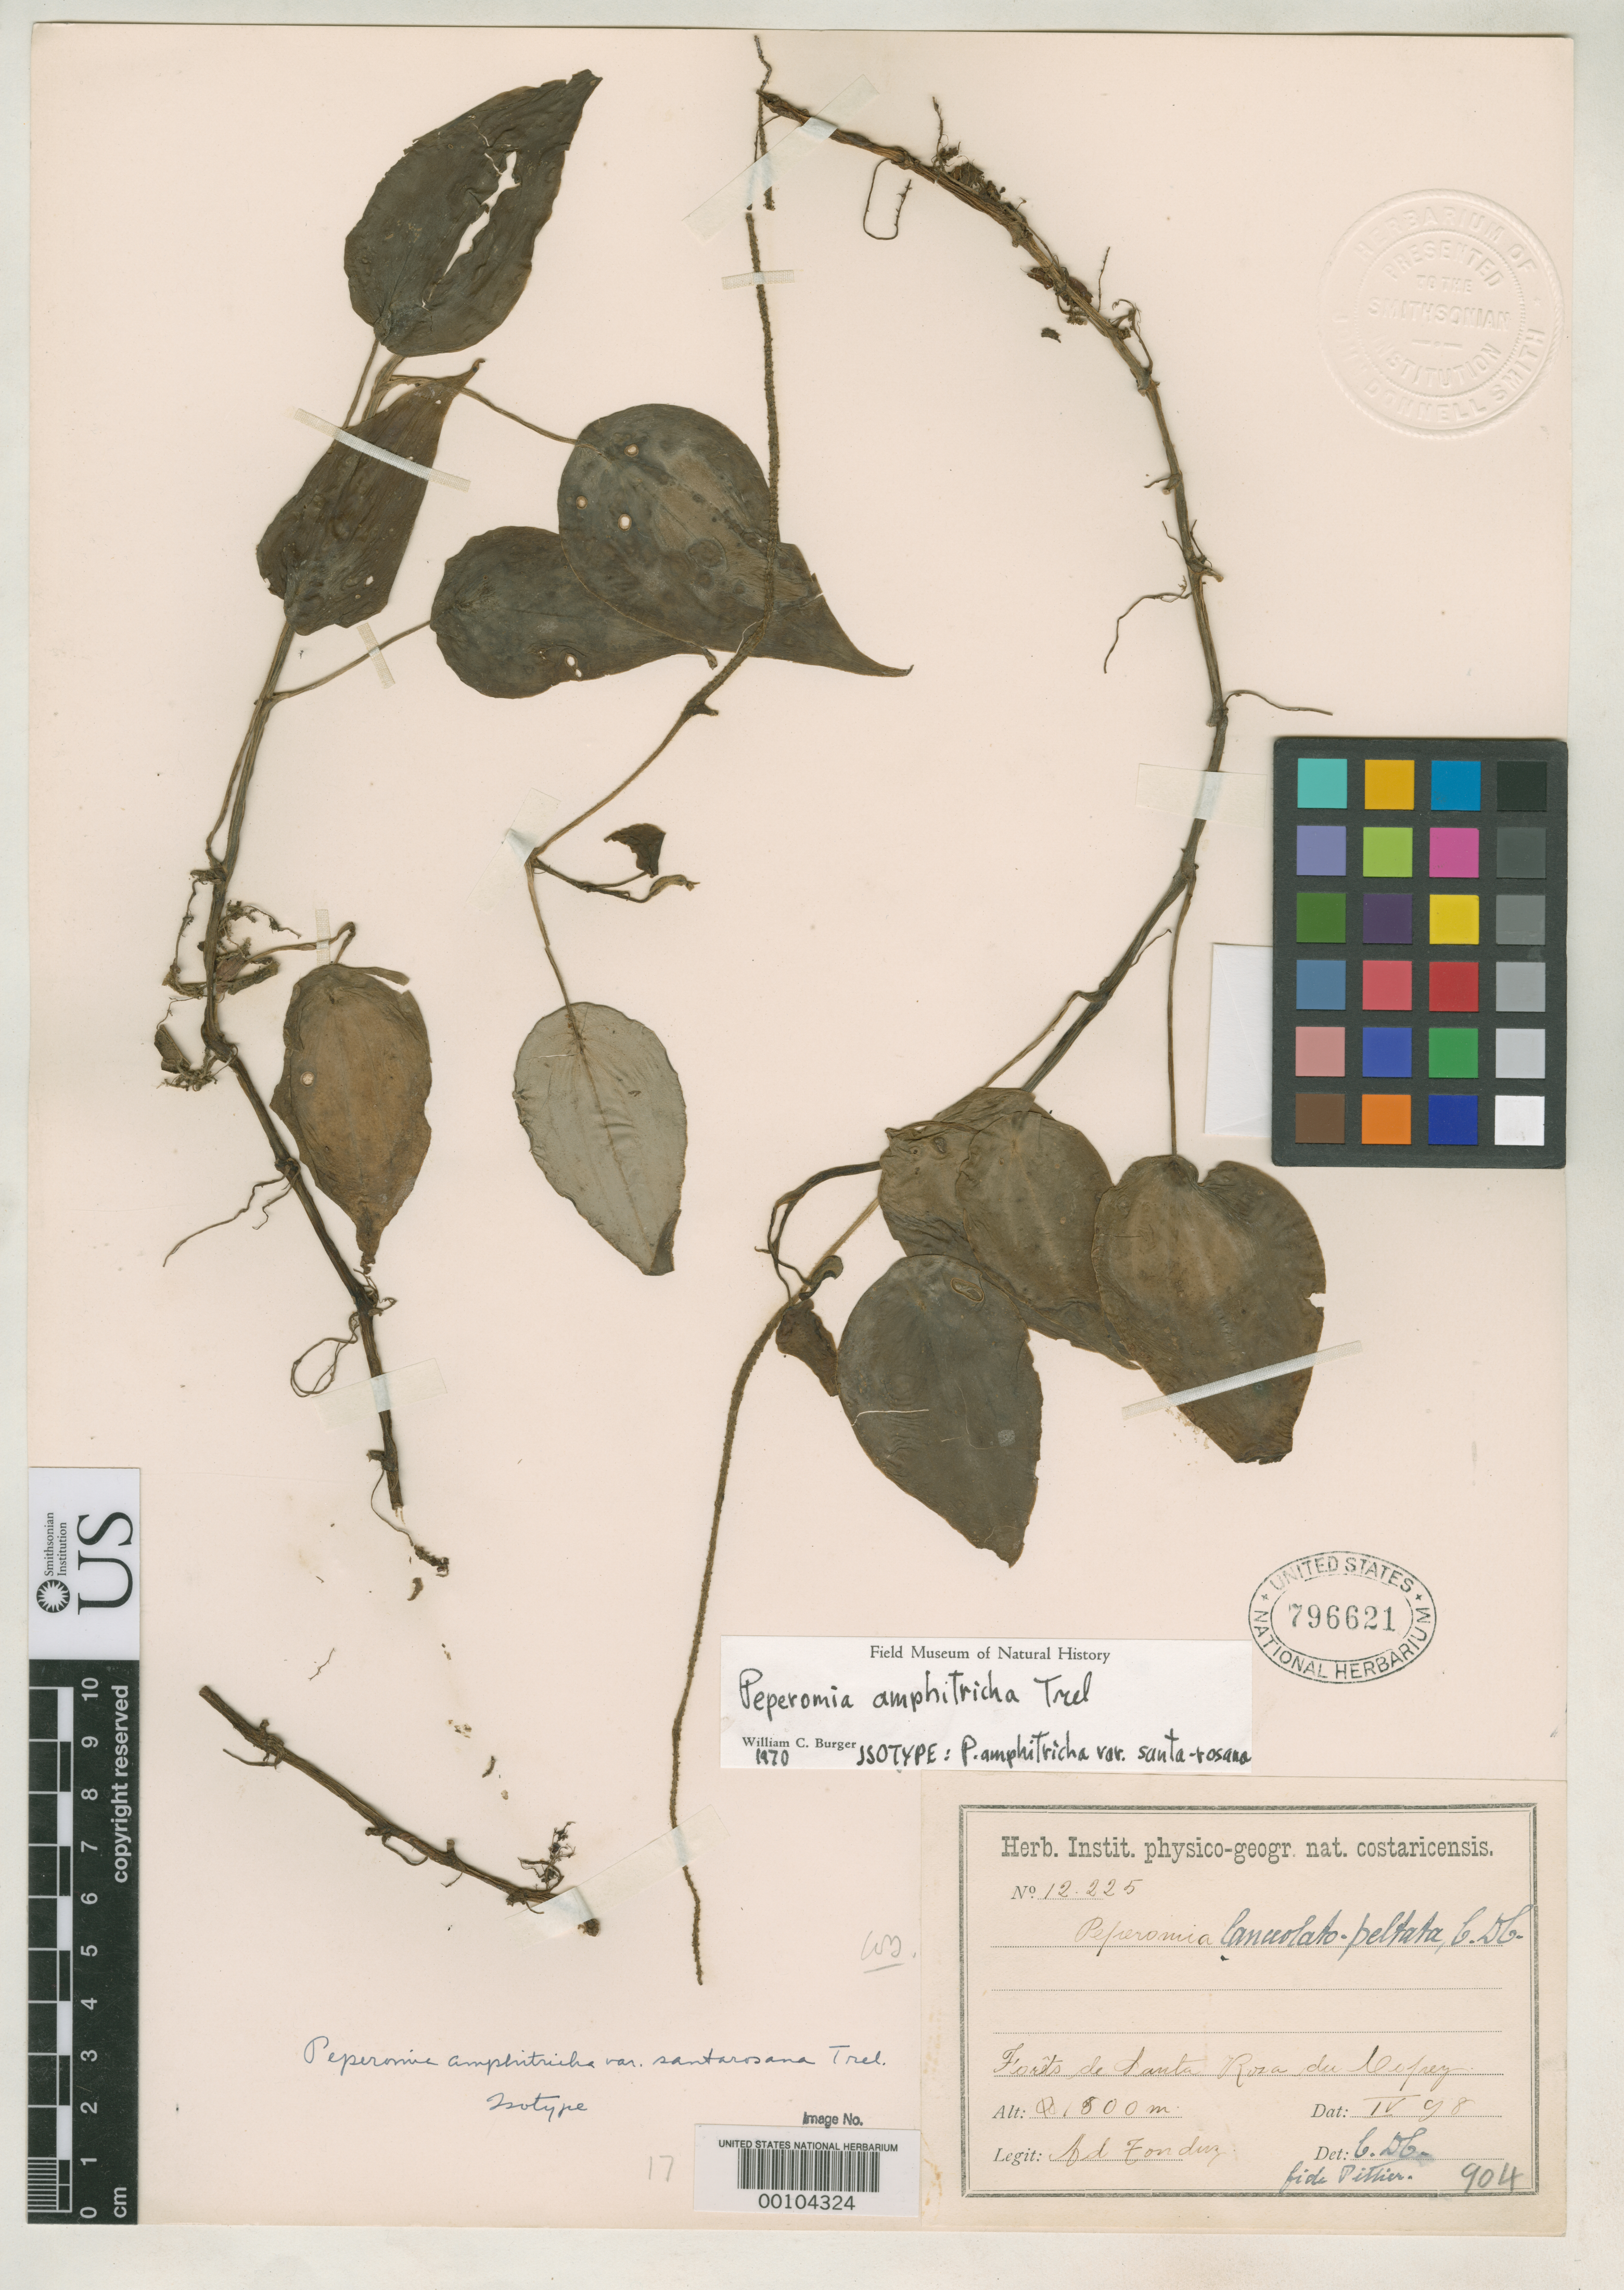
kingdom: Plantae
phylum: Tracheophyta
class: Magnoliopsida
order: Piperales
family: Piperaceae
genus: Peperomia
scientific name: Peperomia amphitricha var. santa-rosana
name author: Trel.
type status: Isotype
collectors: A. Tonduz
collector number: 12225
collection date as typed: Apr 1898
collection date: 1898-04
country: Costa Rica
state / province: San José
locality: Santa Rosa du Copey.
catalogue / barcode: US 796621